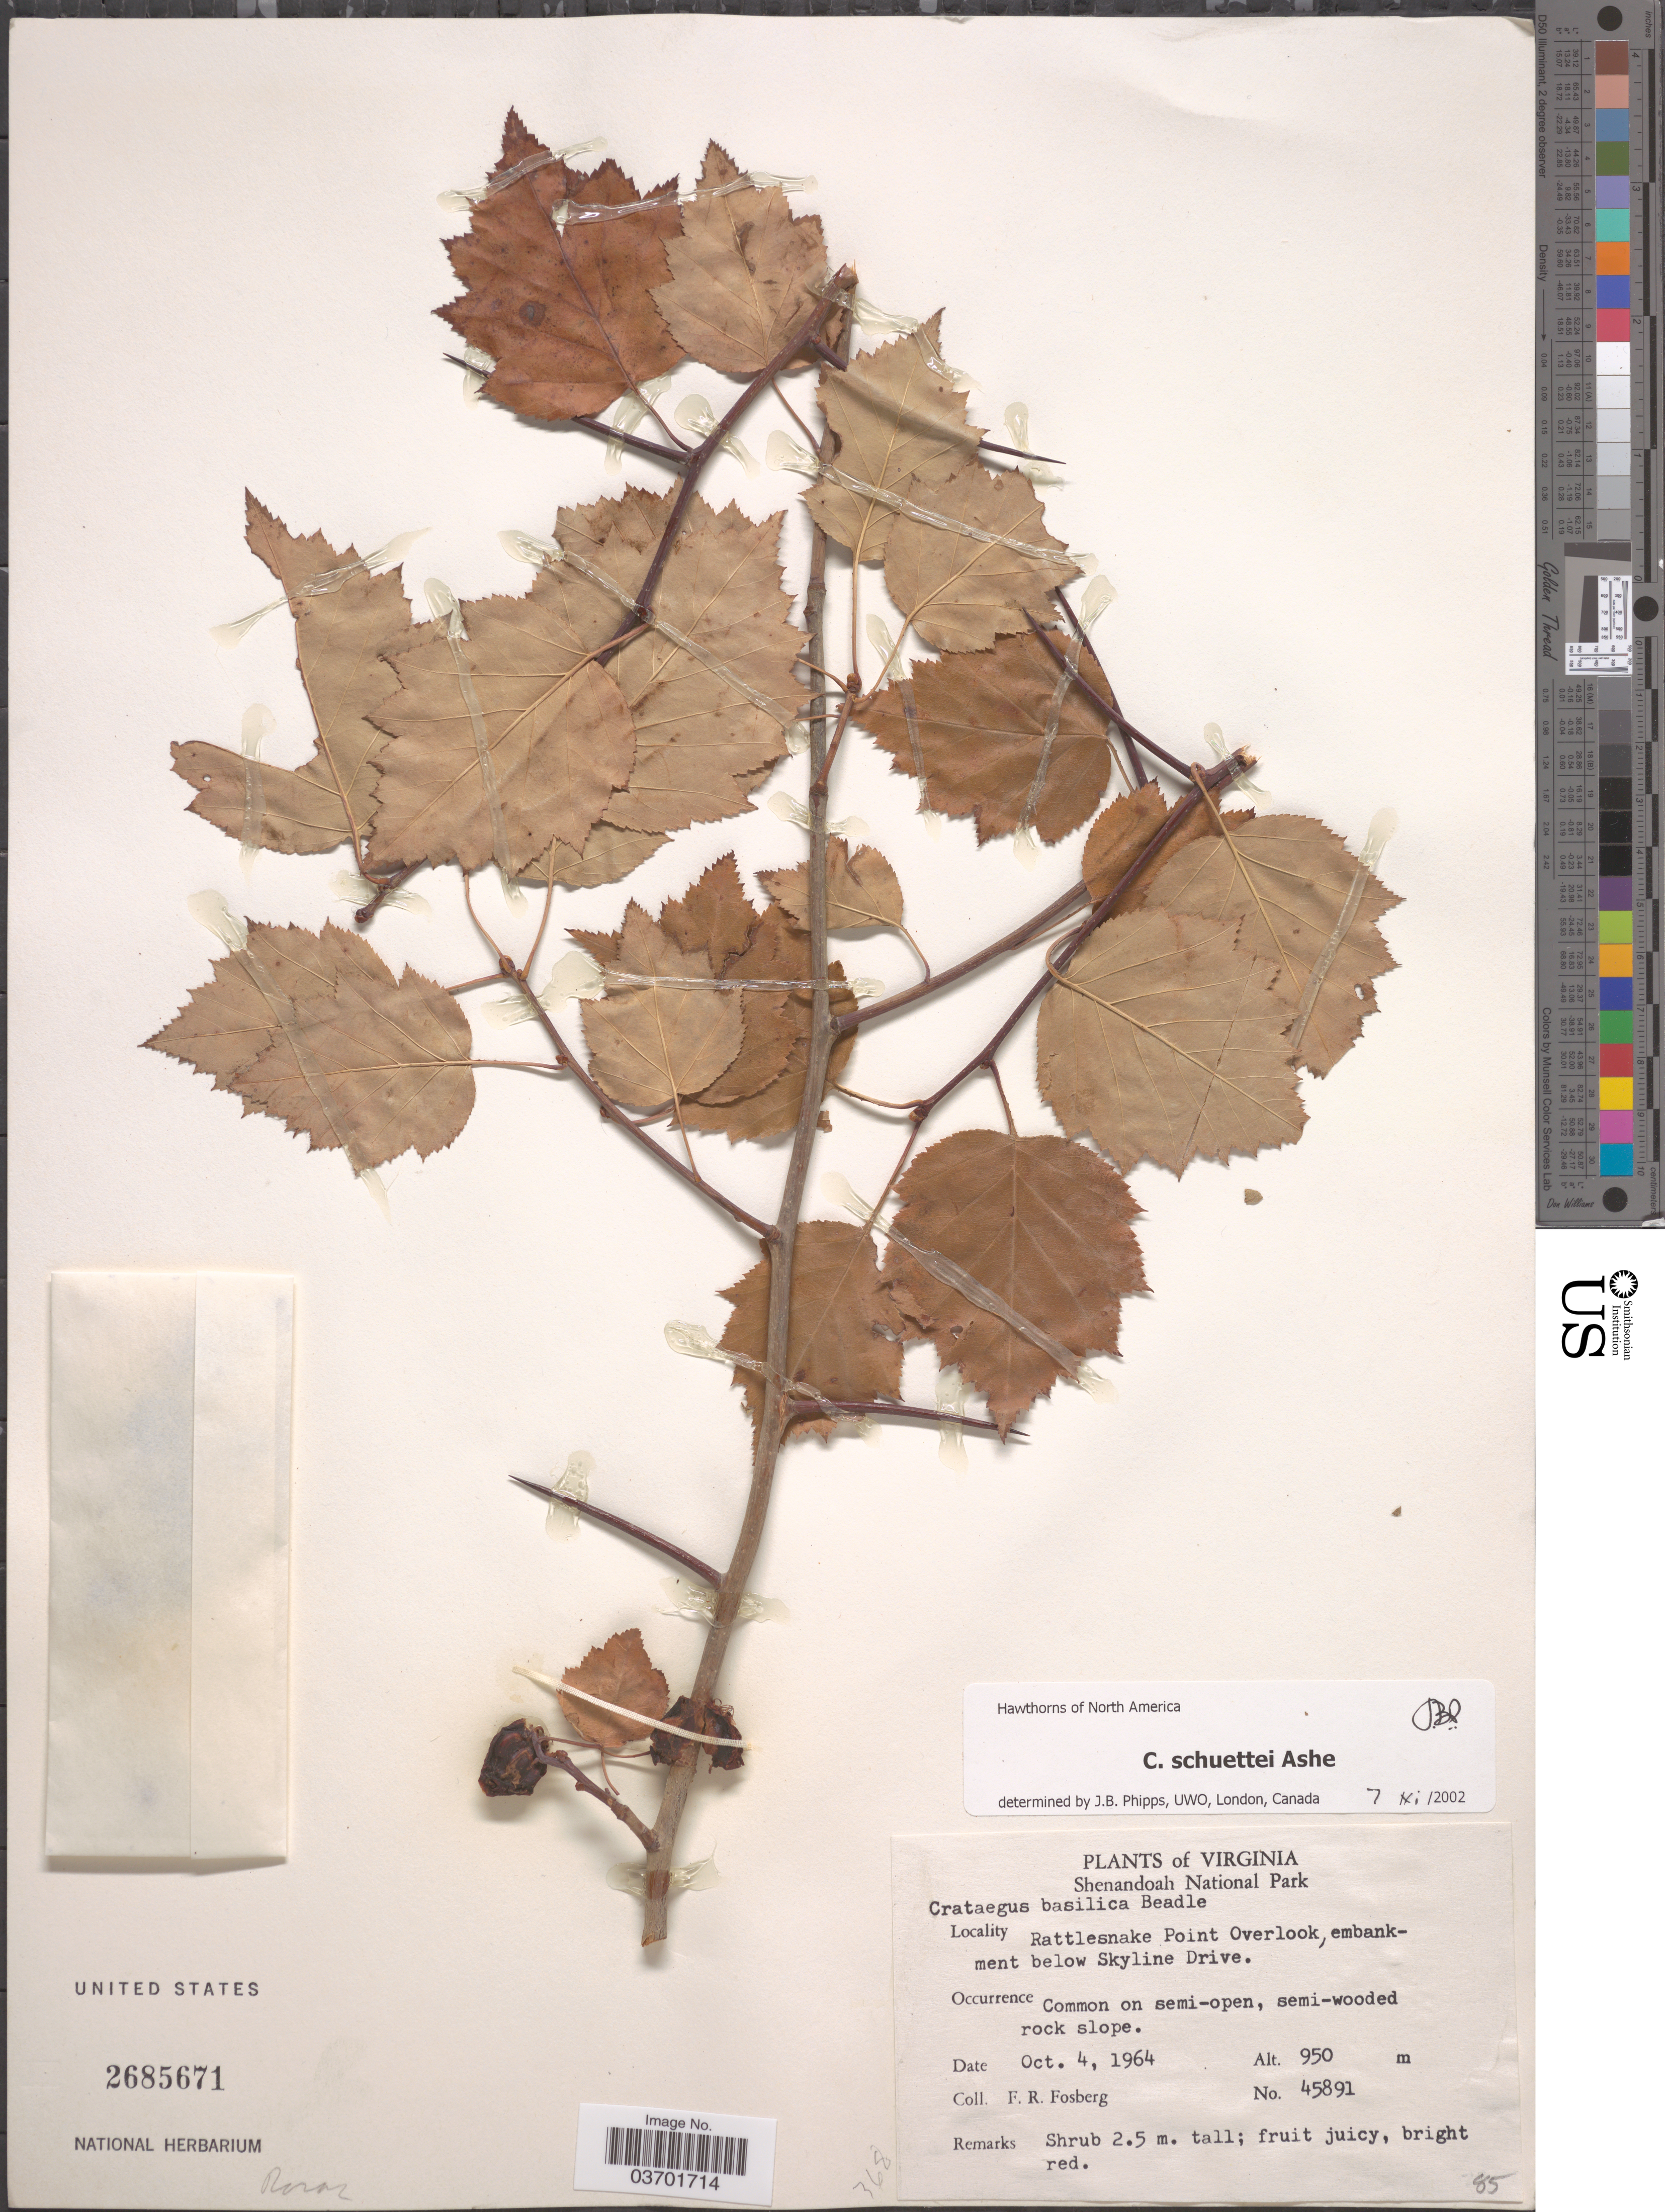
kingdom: Plantae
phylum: Tracheophyta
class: Magnoliopsida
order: Rosales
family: Rosaceae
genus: Crataegus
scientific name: Crataegus schuettei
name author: Ashe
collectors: F. R. Fosberg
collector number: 45891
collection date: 1964-10-04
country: United States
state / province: Virginia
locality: Shenandoah National Park. Rattlesnake Point Overlook, embankment below Skyline Drive.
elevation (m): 950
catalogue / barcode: US 2685671